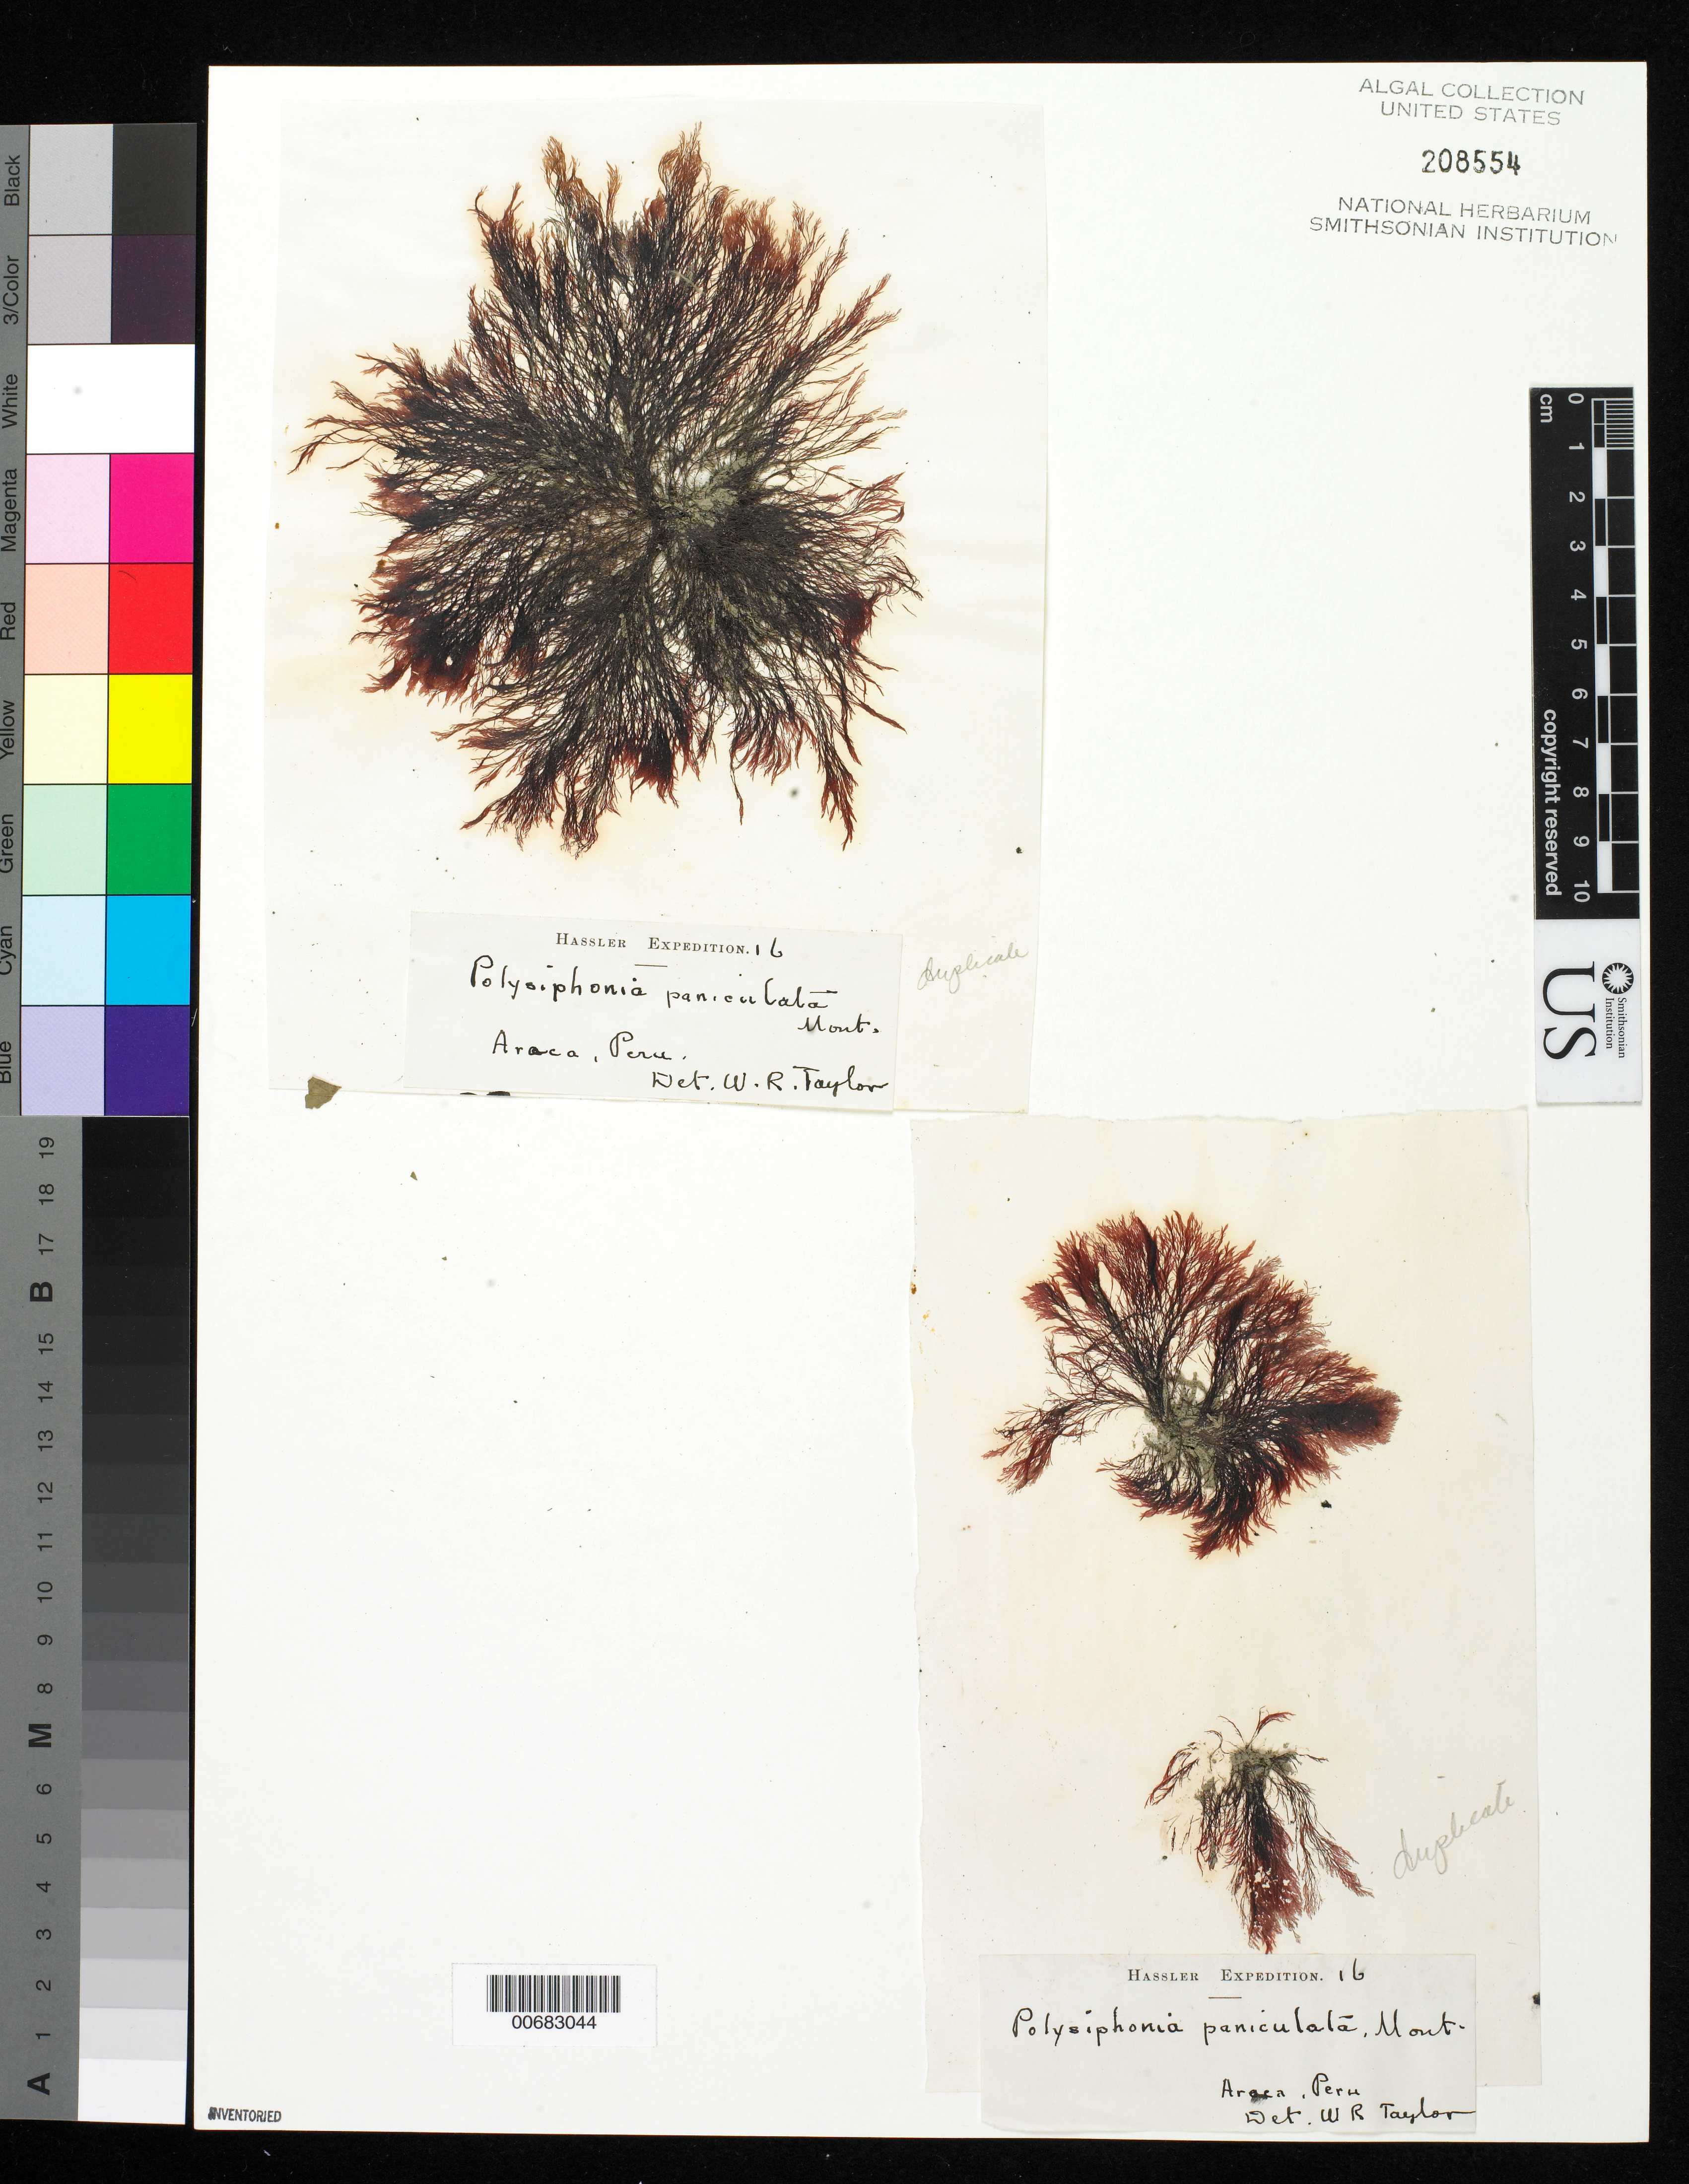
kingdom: Plantae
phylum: Rhodophyta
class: Florideophyceae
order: Ceramiales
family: Rhodomelaceae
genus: Eutrichosiphonia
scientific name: Eutrichosiphonia paniculata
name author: (Mont.) D.E.Bustamante & T.O. Cho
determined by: Algae name updating Project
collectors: T. Hill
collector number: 16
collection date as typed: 1872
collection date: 1872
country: Peru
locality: Araca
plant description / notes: Hassler Expedition, 1871-1872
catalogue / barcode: US 208554